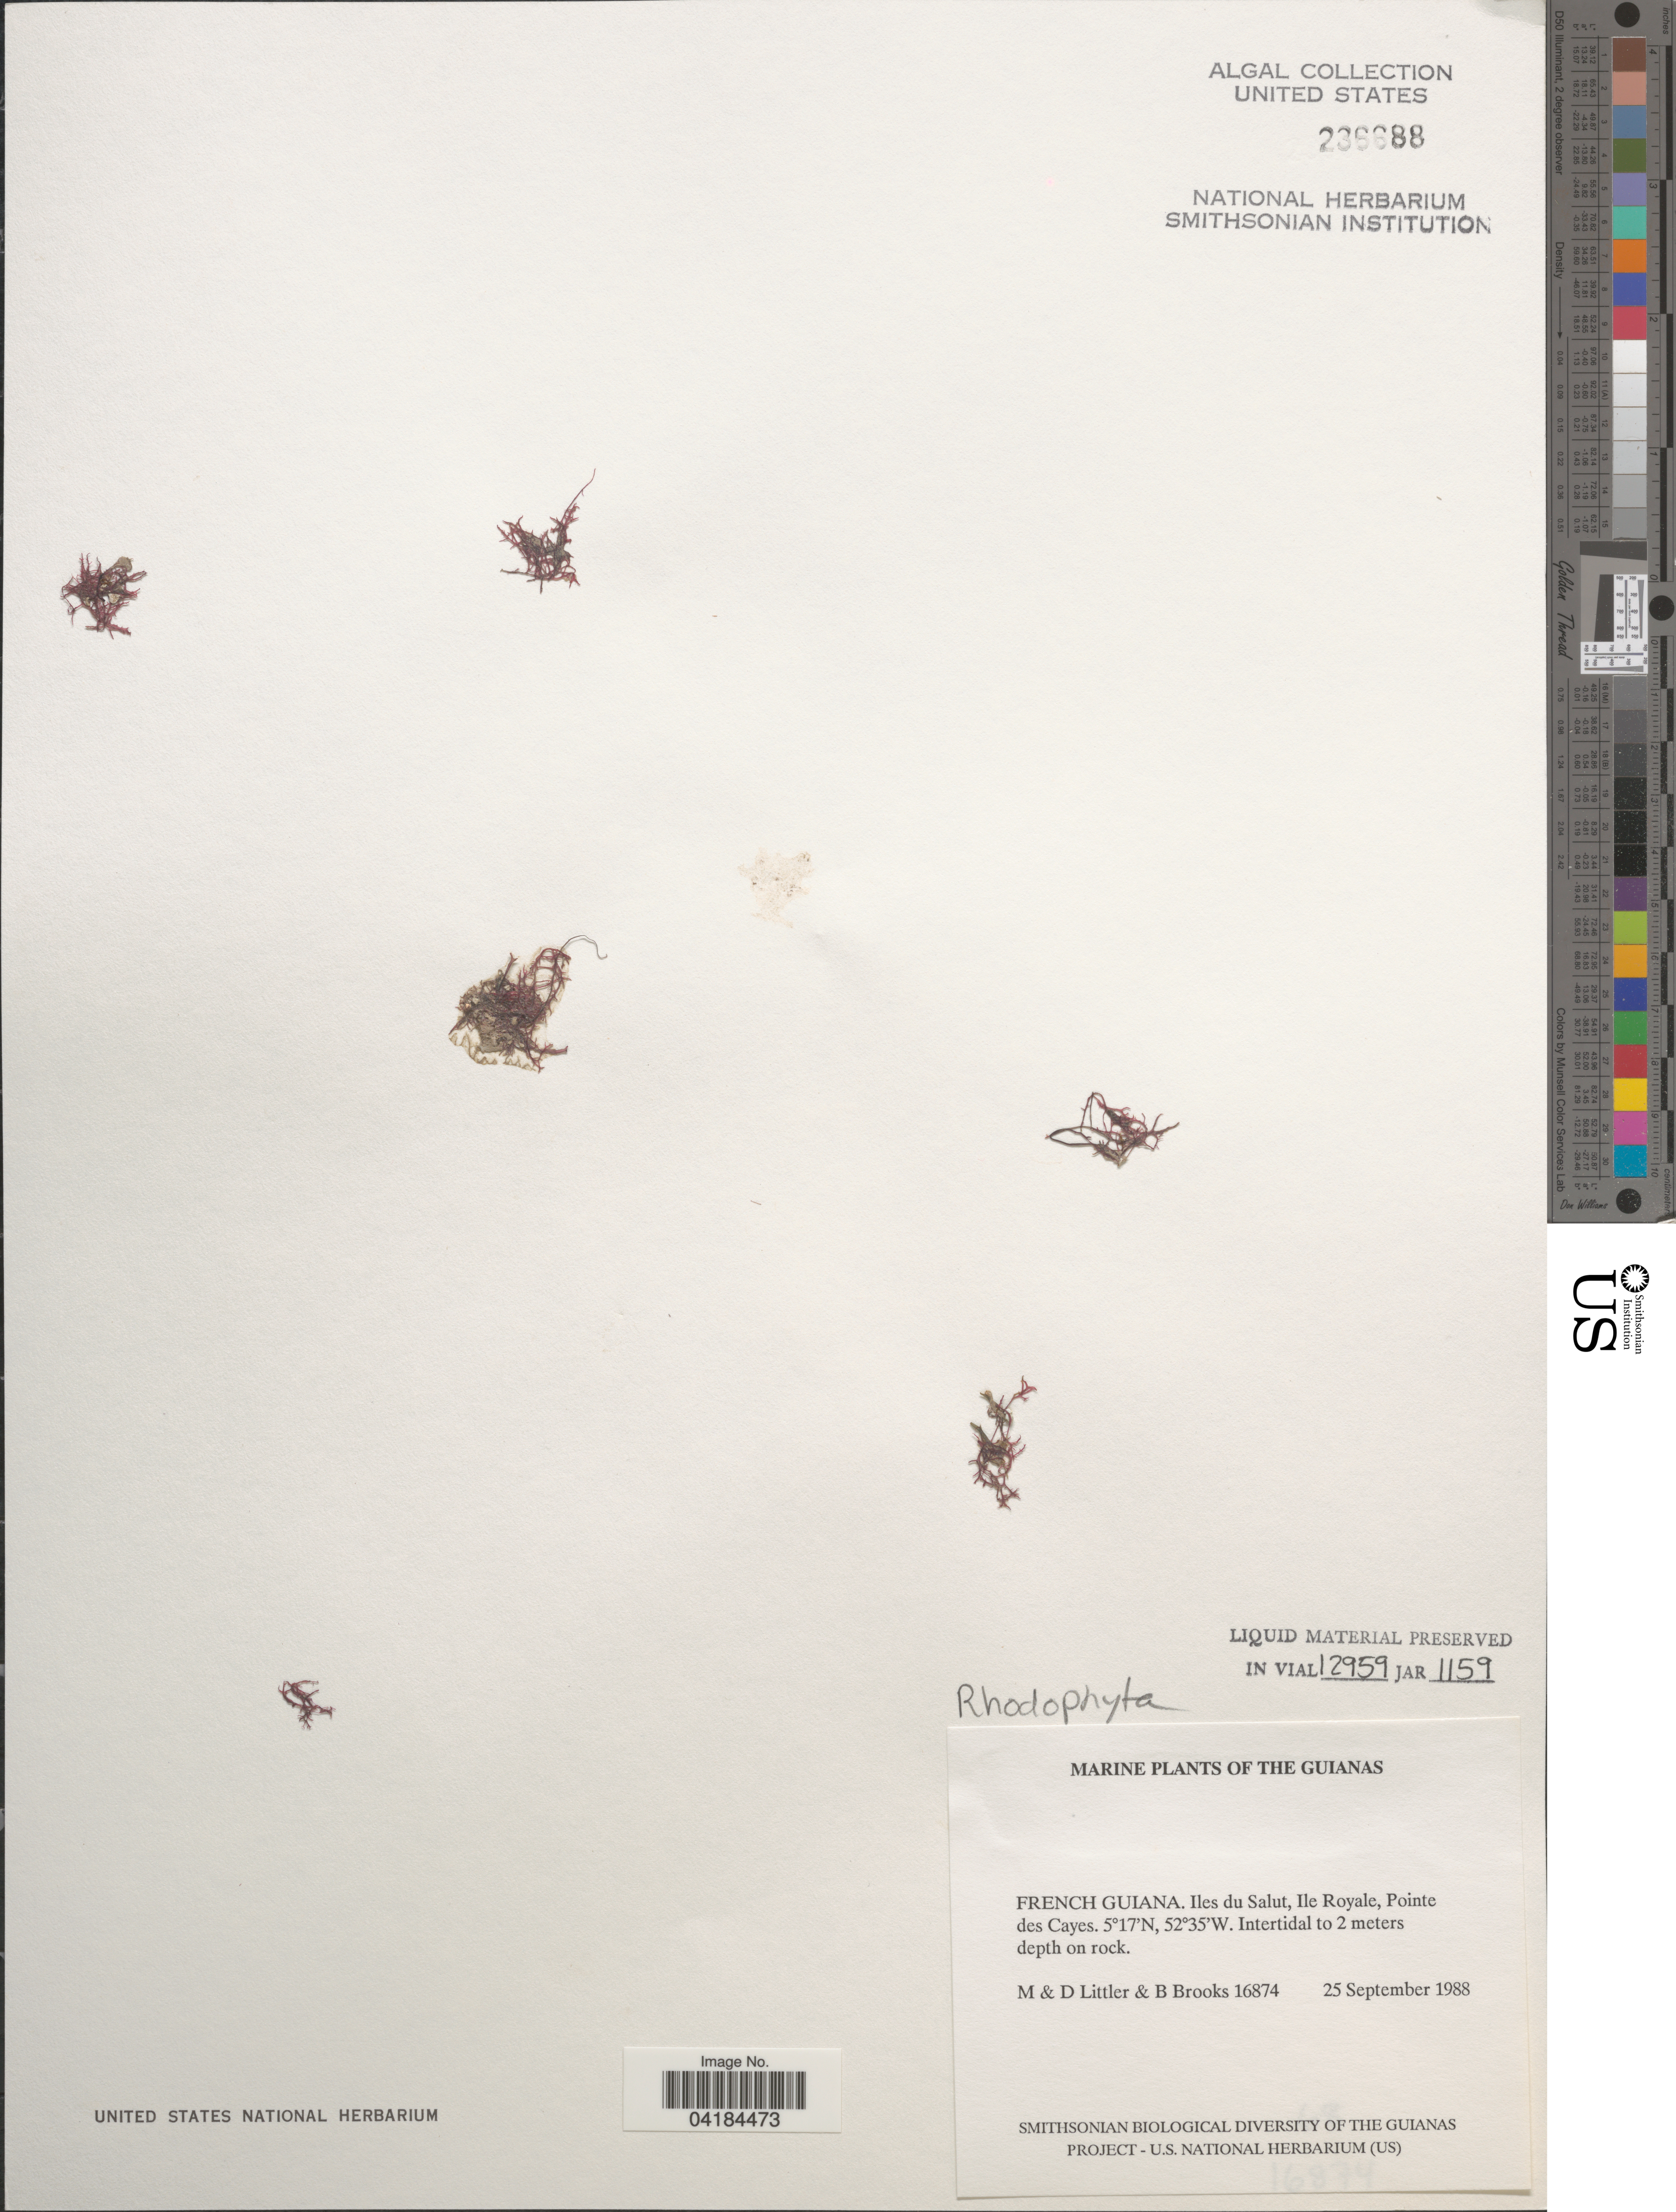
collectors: M. Littler, D. S. Littler & B. Brooks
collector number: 16874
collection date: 1988-09-25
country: French Guiana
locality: The Guianas. Iles du Salut, Ile Royale, Pointe des Cayes.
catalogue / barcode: US 236688